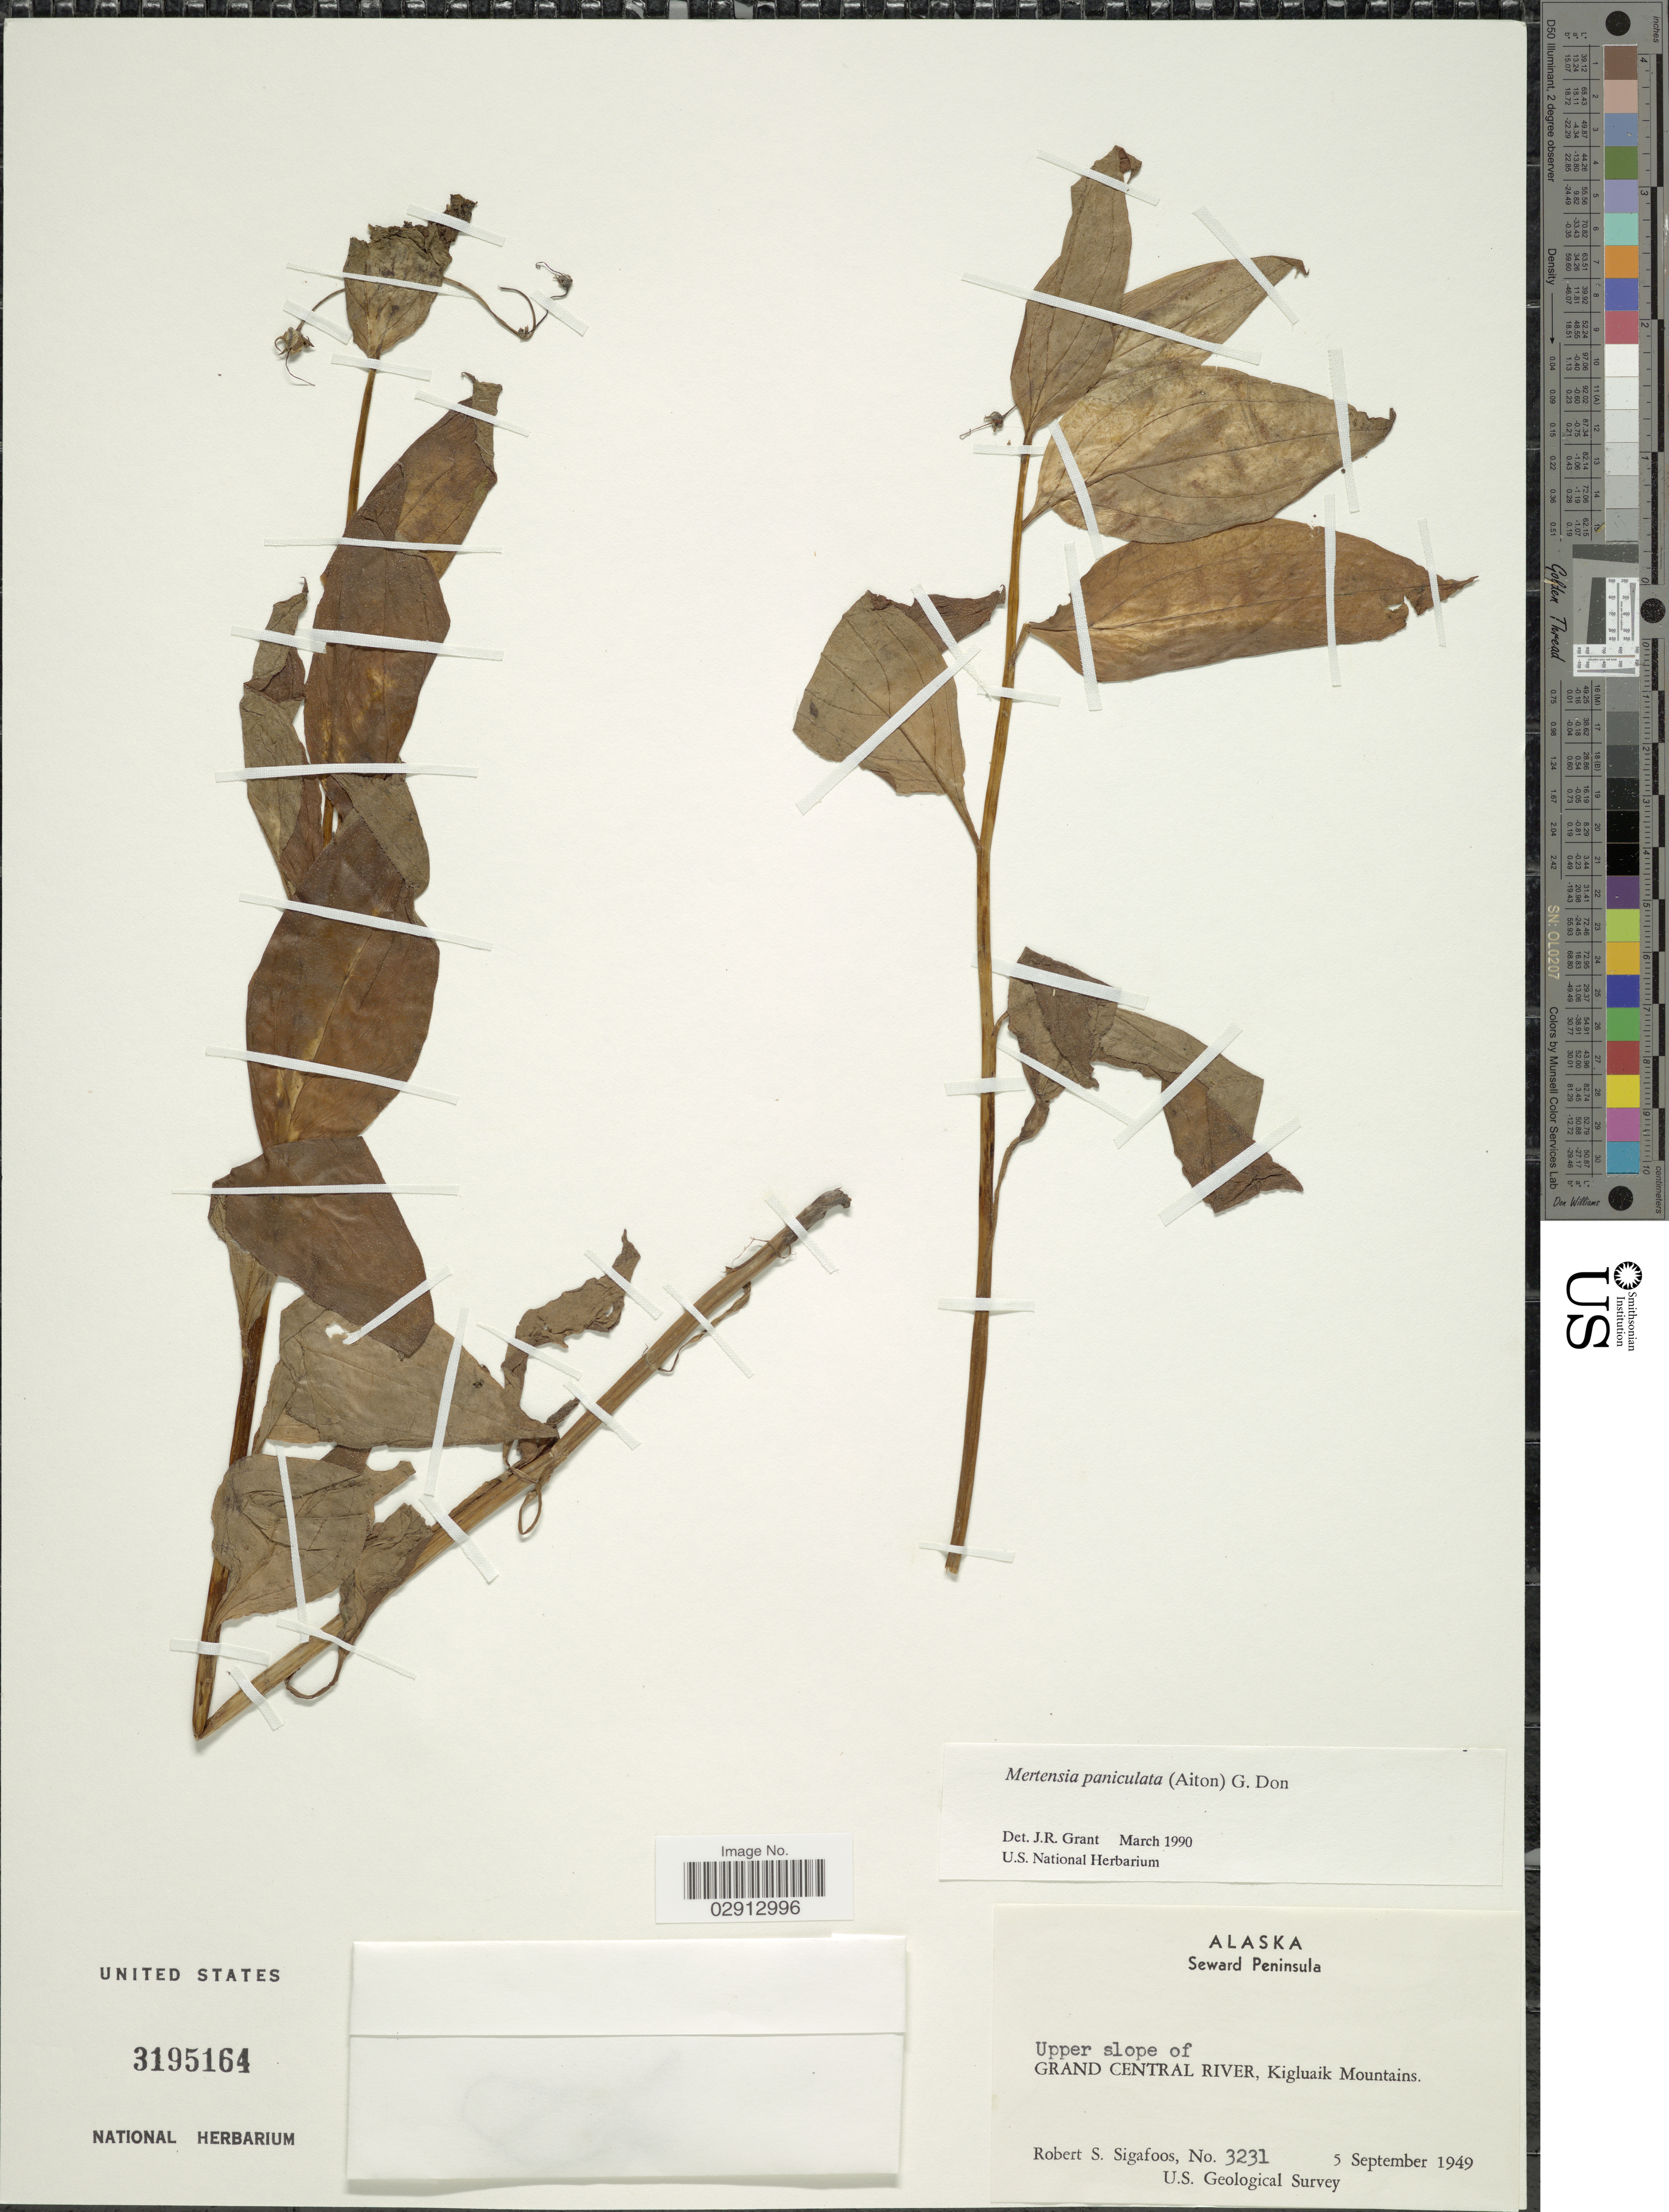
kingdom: Plantae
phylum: Tracheophyta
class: Magnoliopsida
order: Boraginales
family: Boraginaceae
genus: Mertensia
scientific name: Mertensia paniculata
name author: (Aiton) G. Don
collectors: R. Sigafoos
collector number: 3231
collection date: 1949-09-05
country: United States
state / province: Alaska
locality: Seward Peninsula. Upper slope of Grand Central River, Kigluaik Mountains.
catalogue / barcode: US 3195164